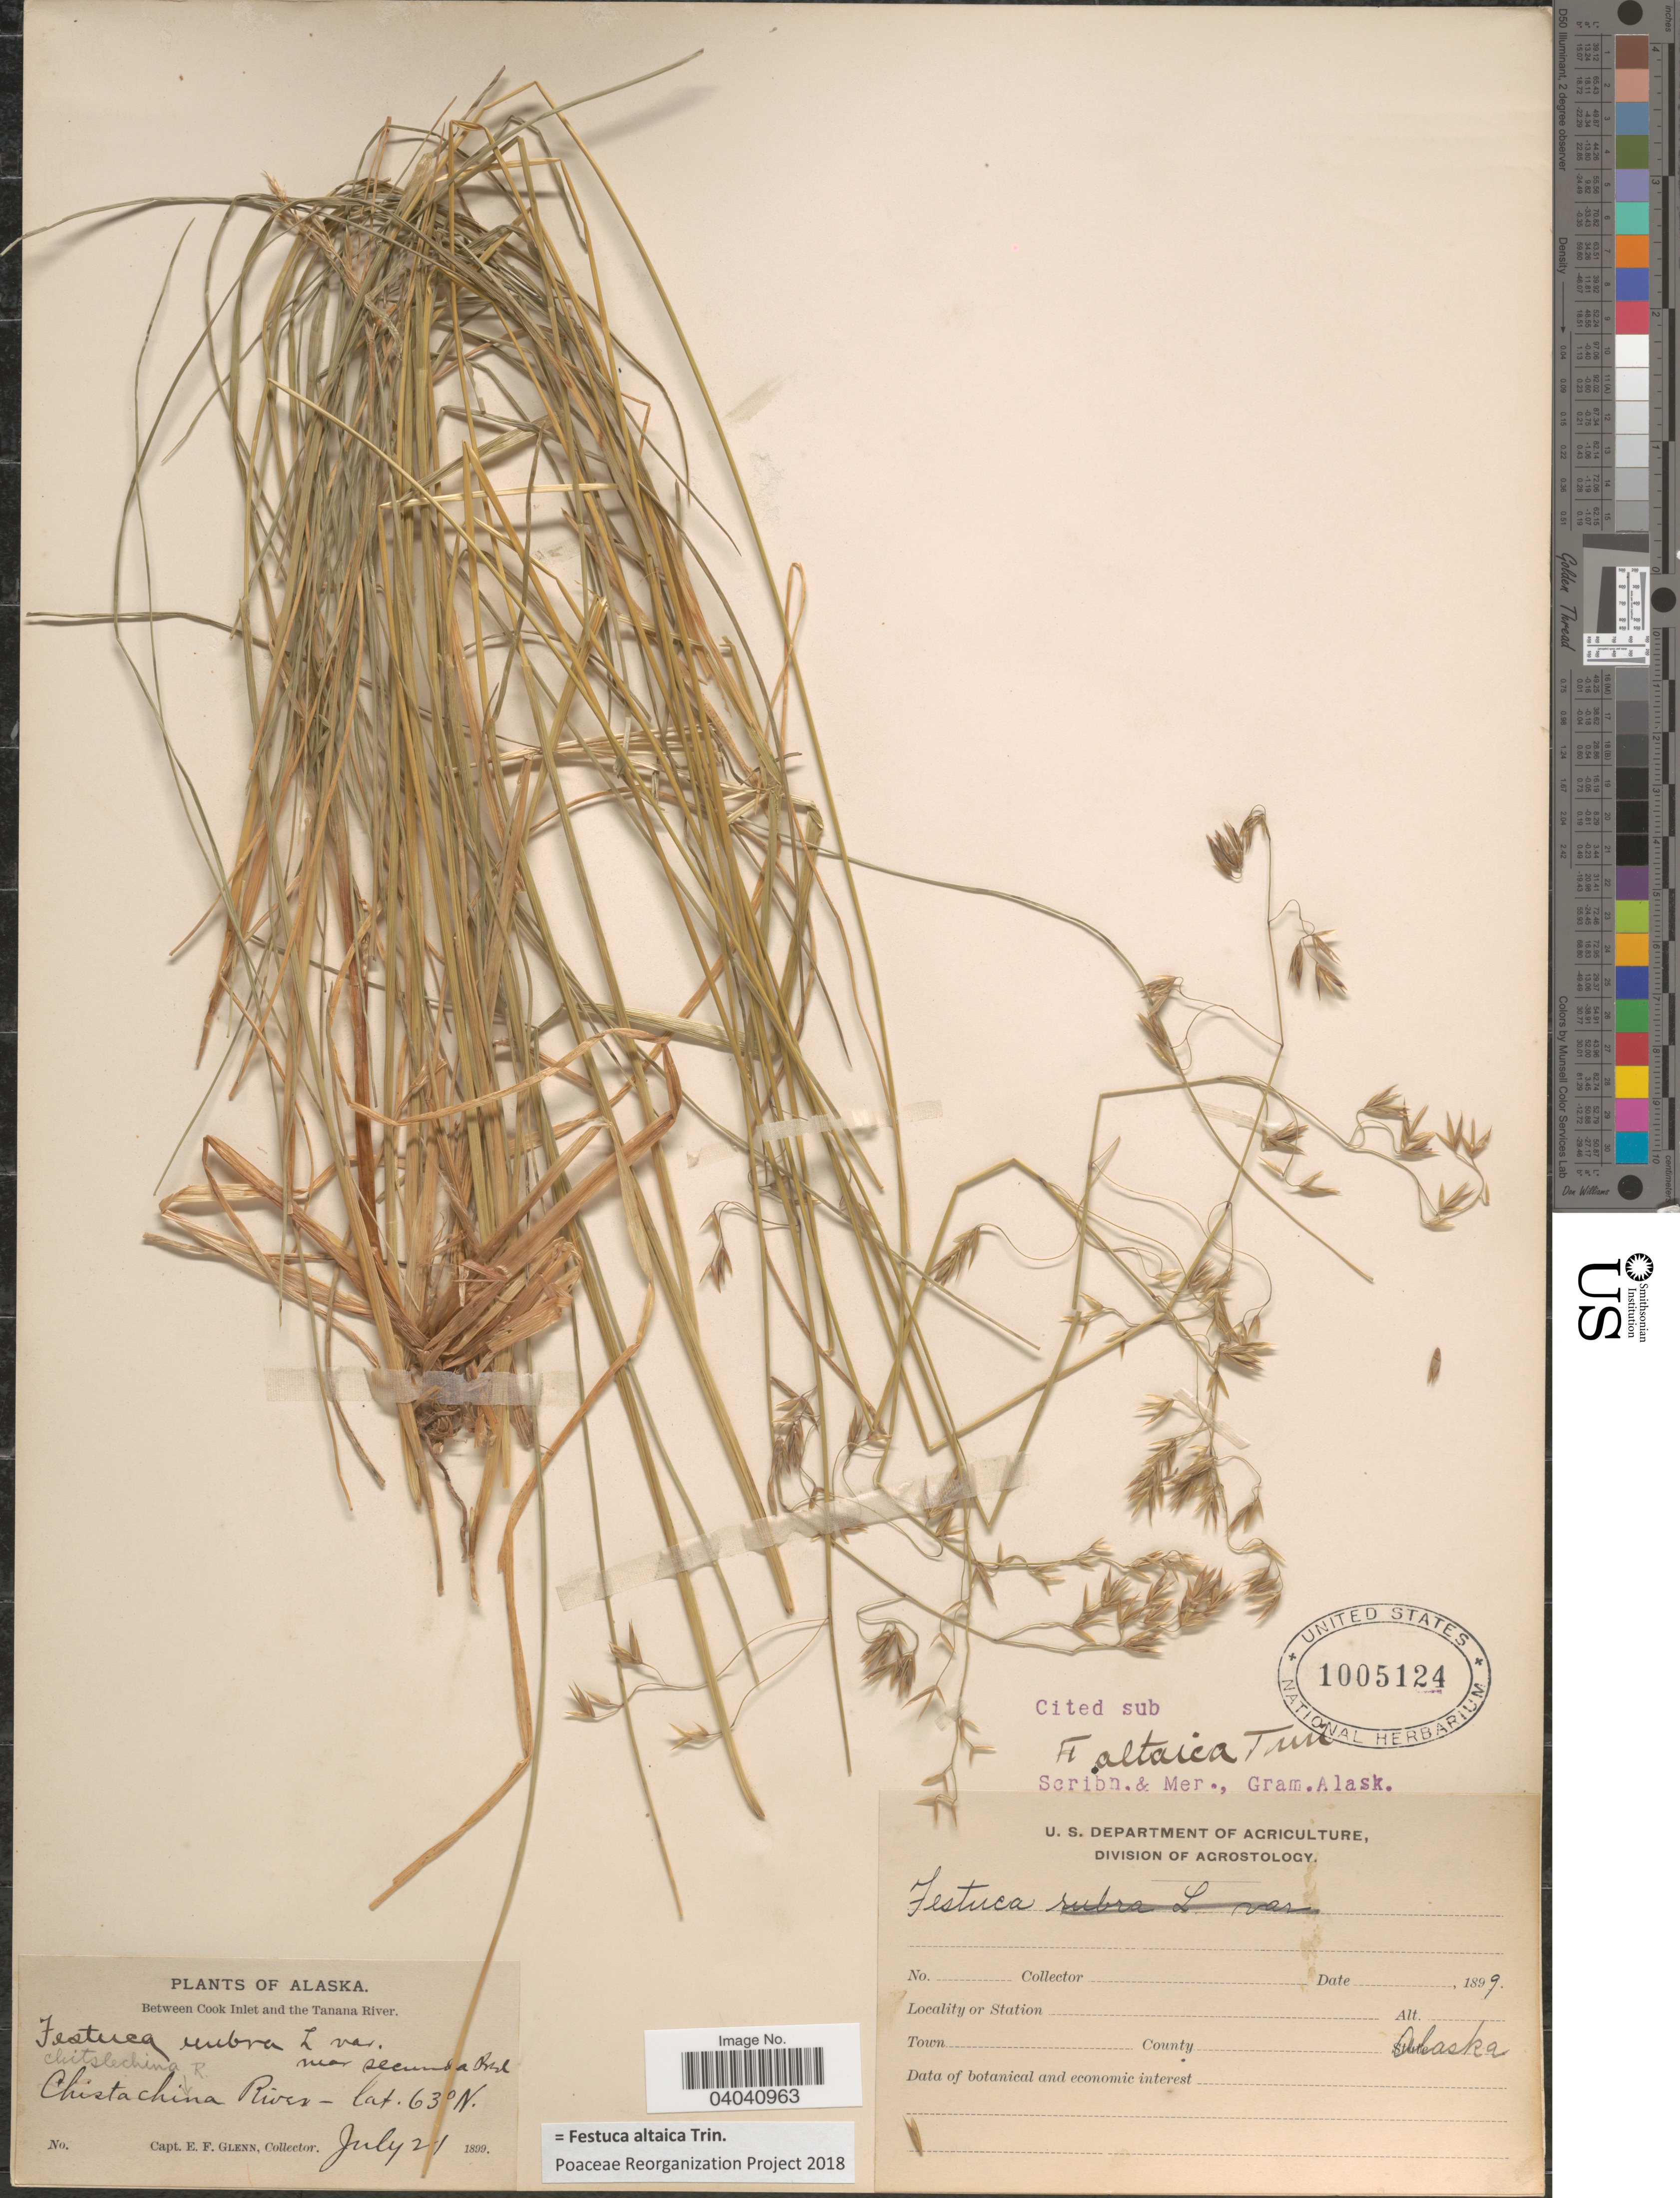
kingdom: Plantae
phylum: Tracheophyta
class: Liliopsida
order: Poales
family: Poaceae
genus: Festuca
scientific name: Festuca altaica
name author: Trin.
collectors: E. Glenn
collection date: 1899-07-21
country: United States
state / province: Alaska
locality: Between Cook Inlet and the Tanana River. Chitslechina R.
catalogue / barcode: US 1005124